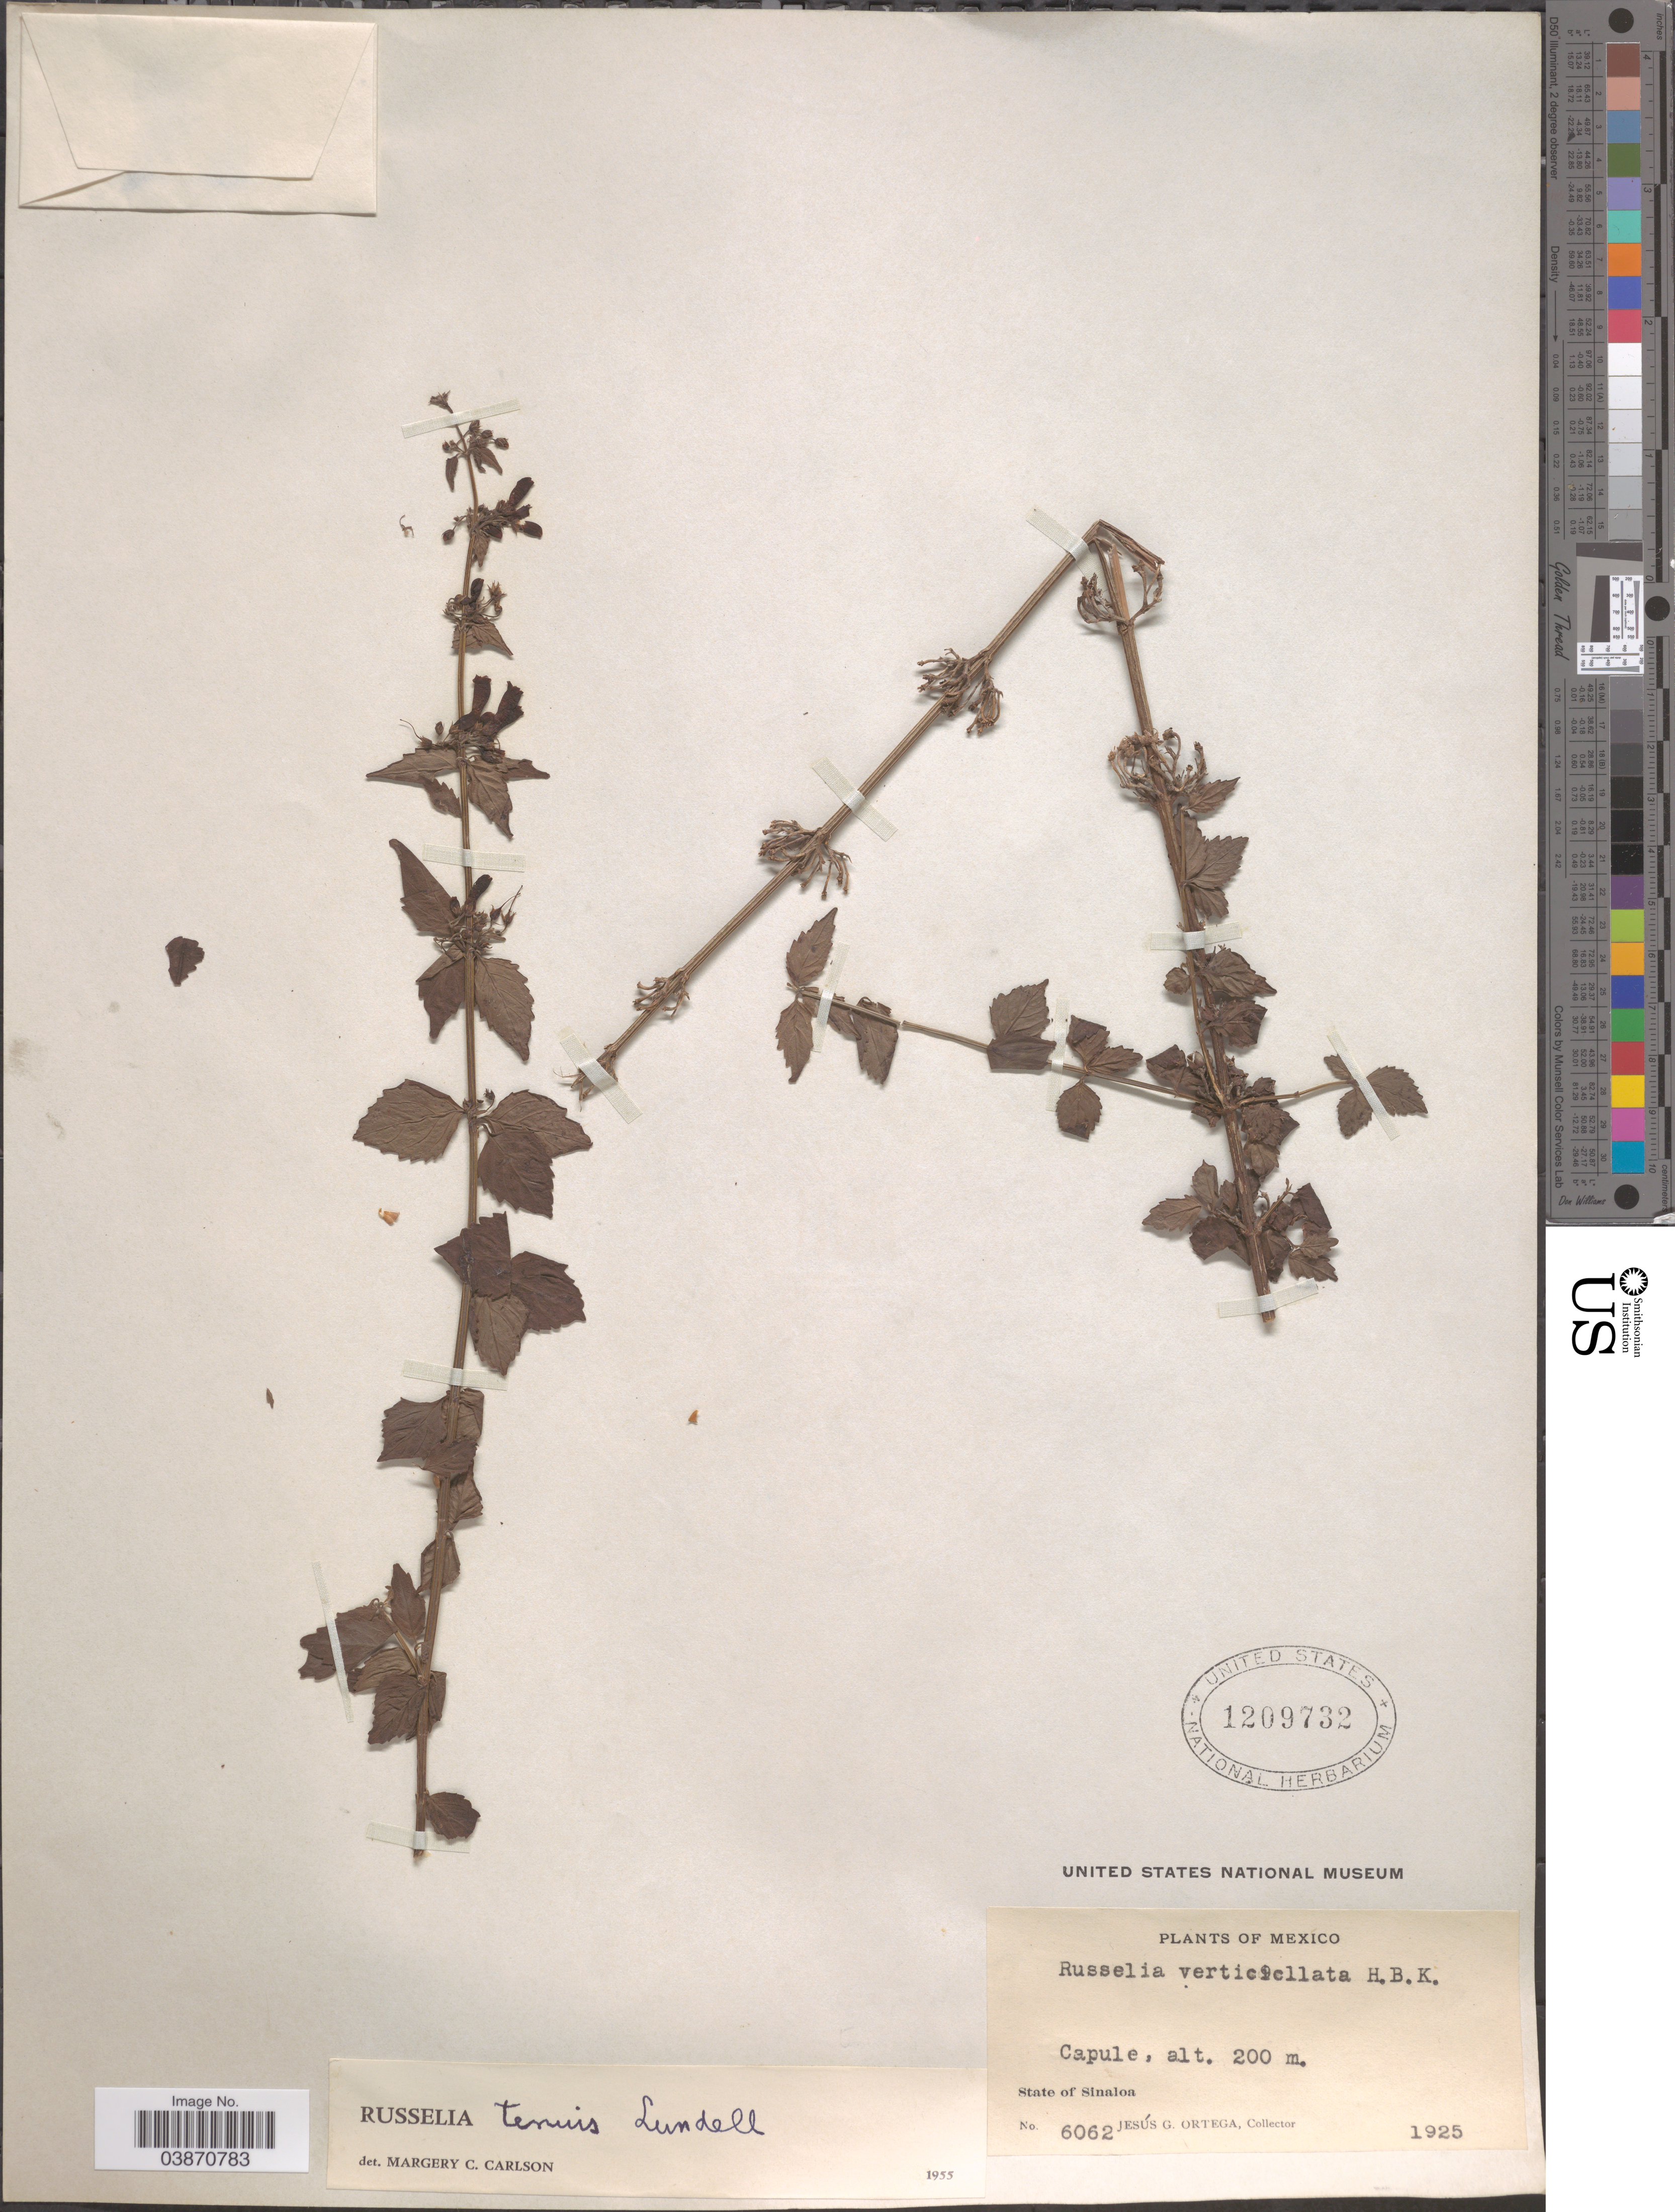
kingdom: Plantae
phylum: Tracheophyta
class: Magnoliopsida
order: Lamiales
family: Plantaginaceae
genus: Russelia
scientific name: Russelia tenuis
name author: Lundell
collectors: J. Ortega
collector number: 6062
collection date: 1925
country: Mexico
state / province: Sinaloa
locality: Capule.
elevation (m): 200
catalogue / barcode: US 1209732